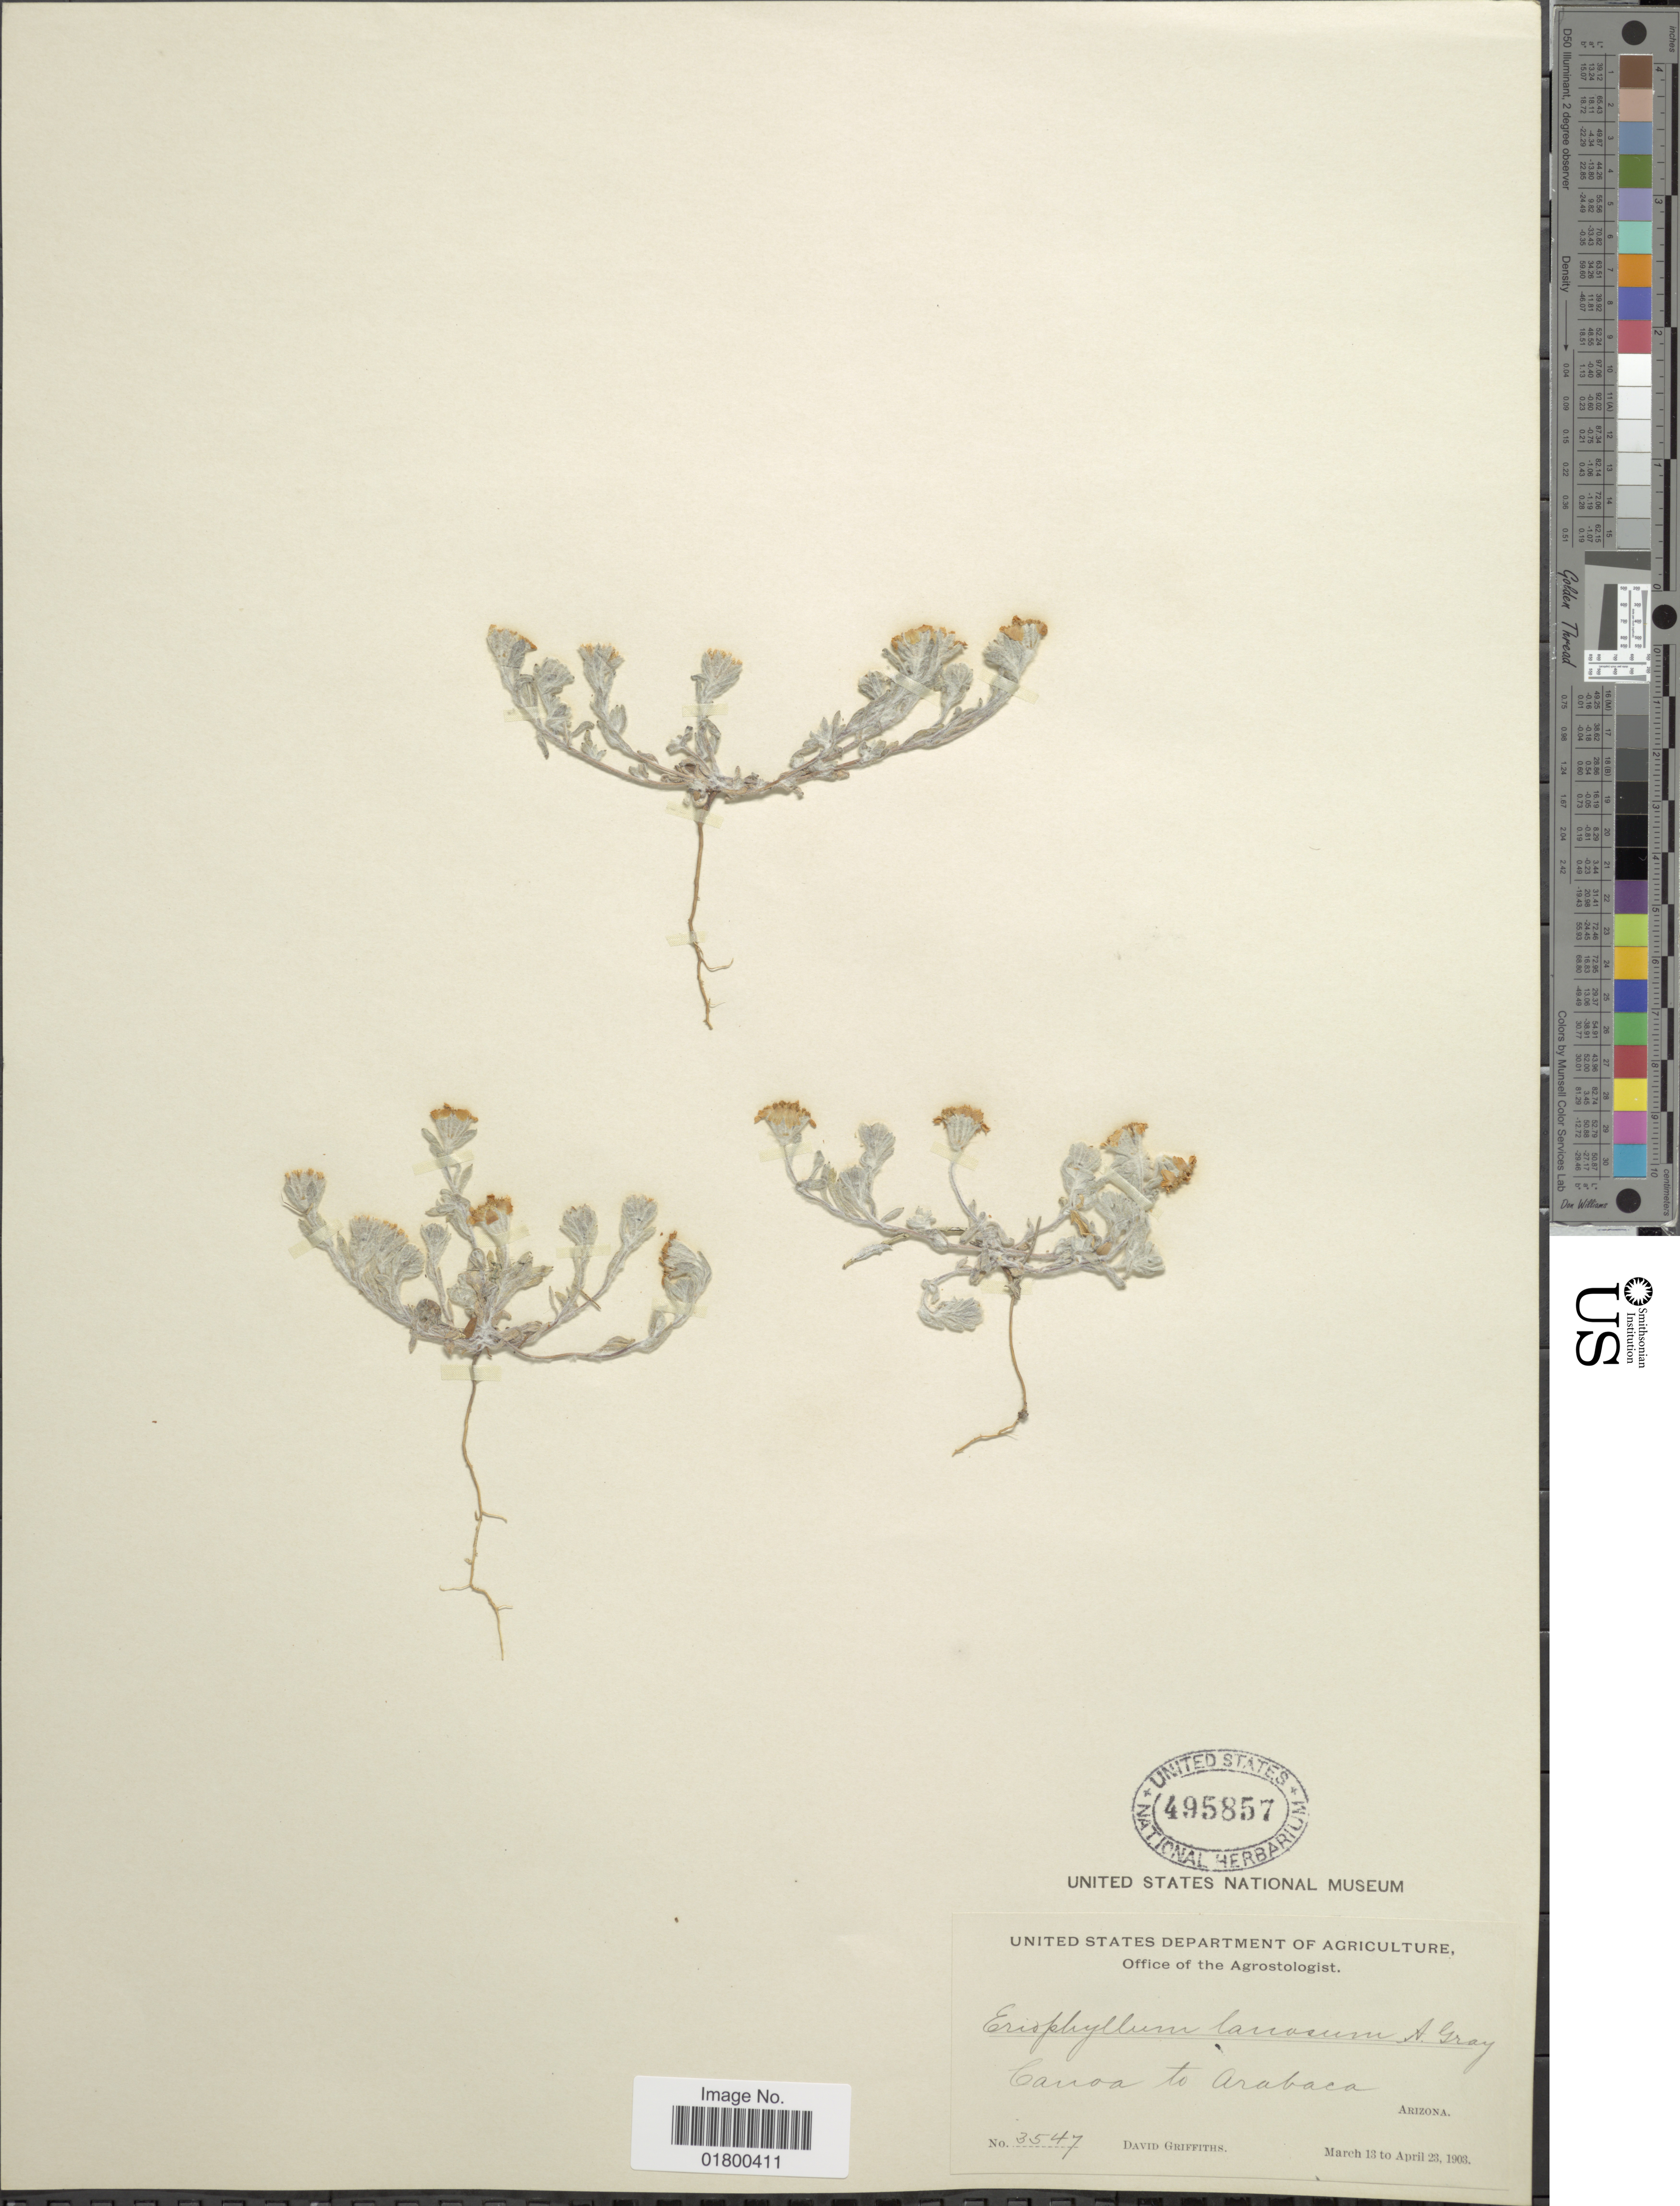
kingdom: Plantae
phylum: Tracheophyta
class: Magnoliopsida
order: Asterales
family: Asteraceae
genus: Eriophyllum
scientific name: Eriophyllum lanosum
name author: (A. Gray) A. Gray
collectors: D. Griffiths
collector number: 3547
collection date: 1903-03-13/1903-04-23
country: United States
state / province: Arizona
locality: Canoa to Arabaca, Arizona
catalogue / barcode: US 495857